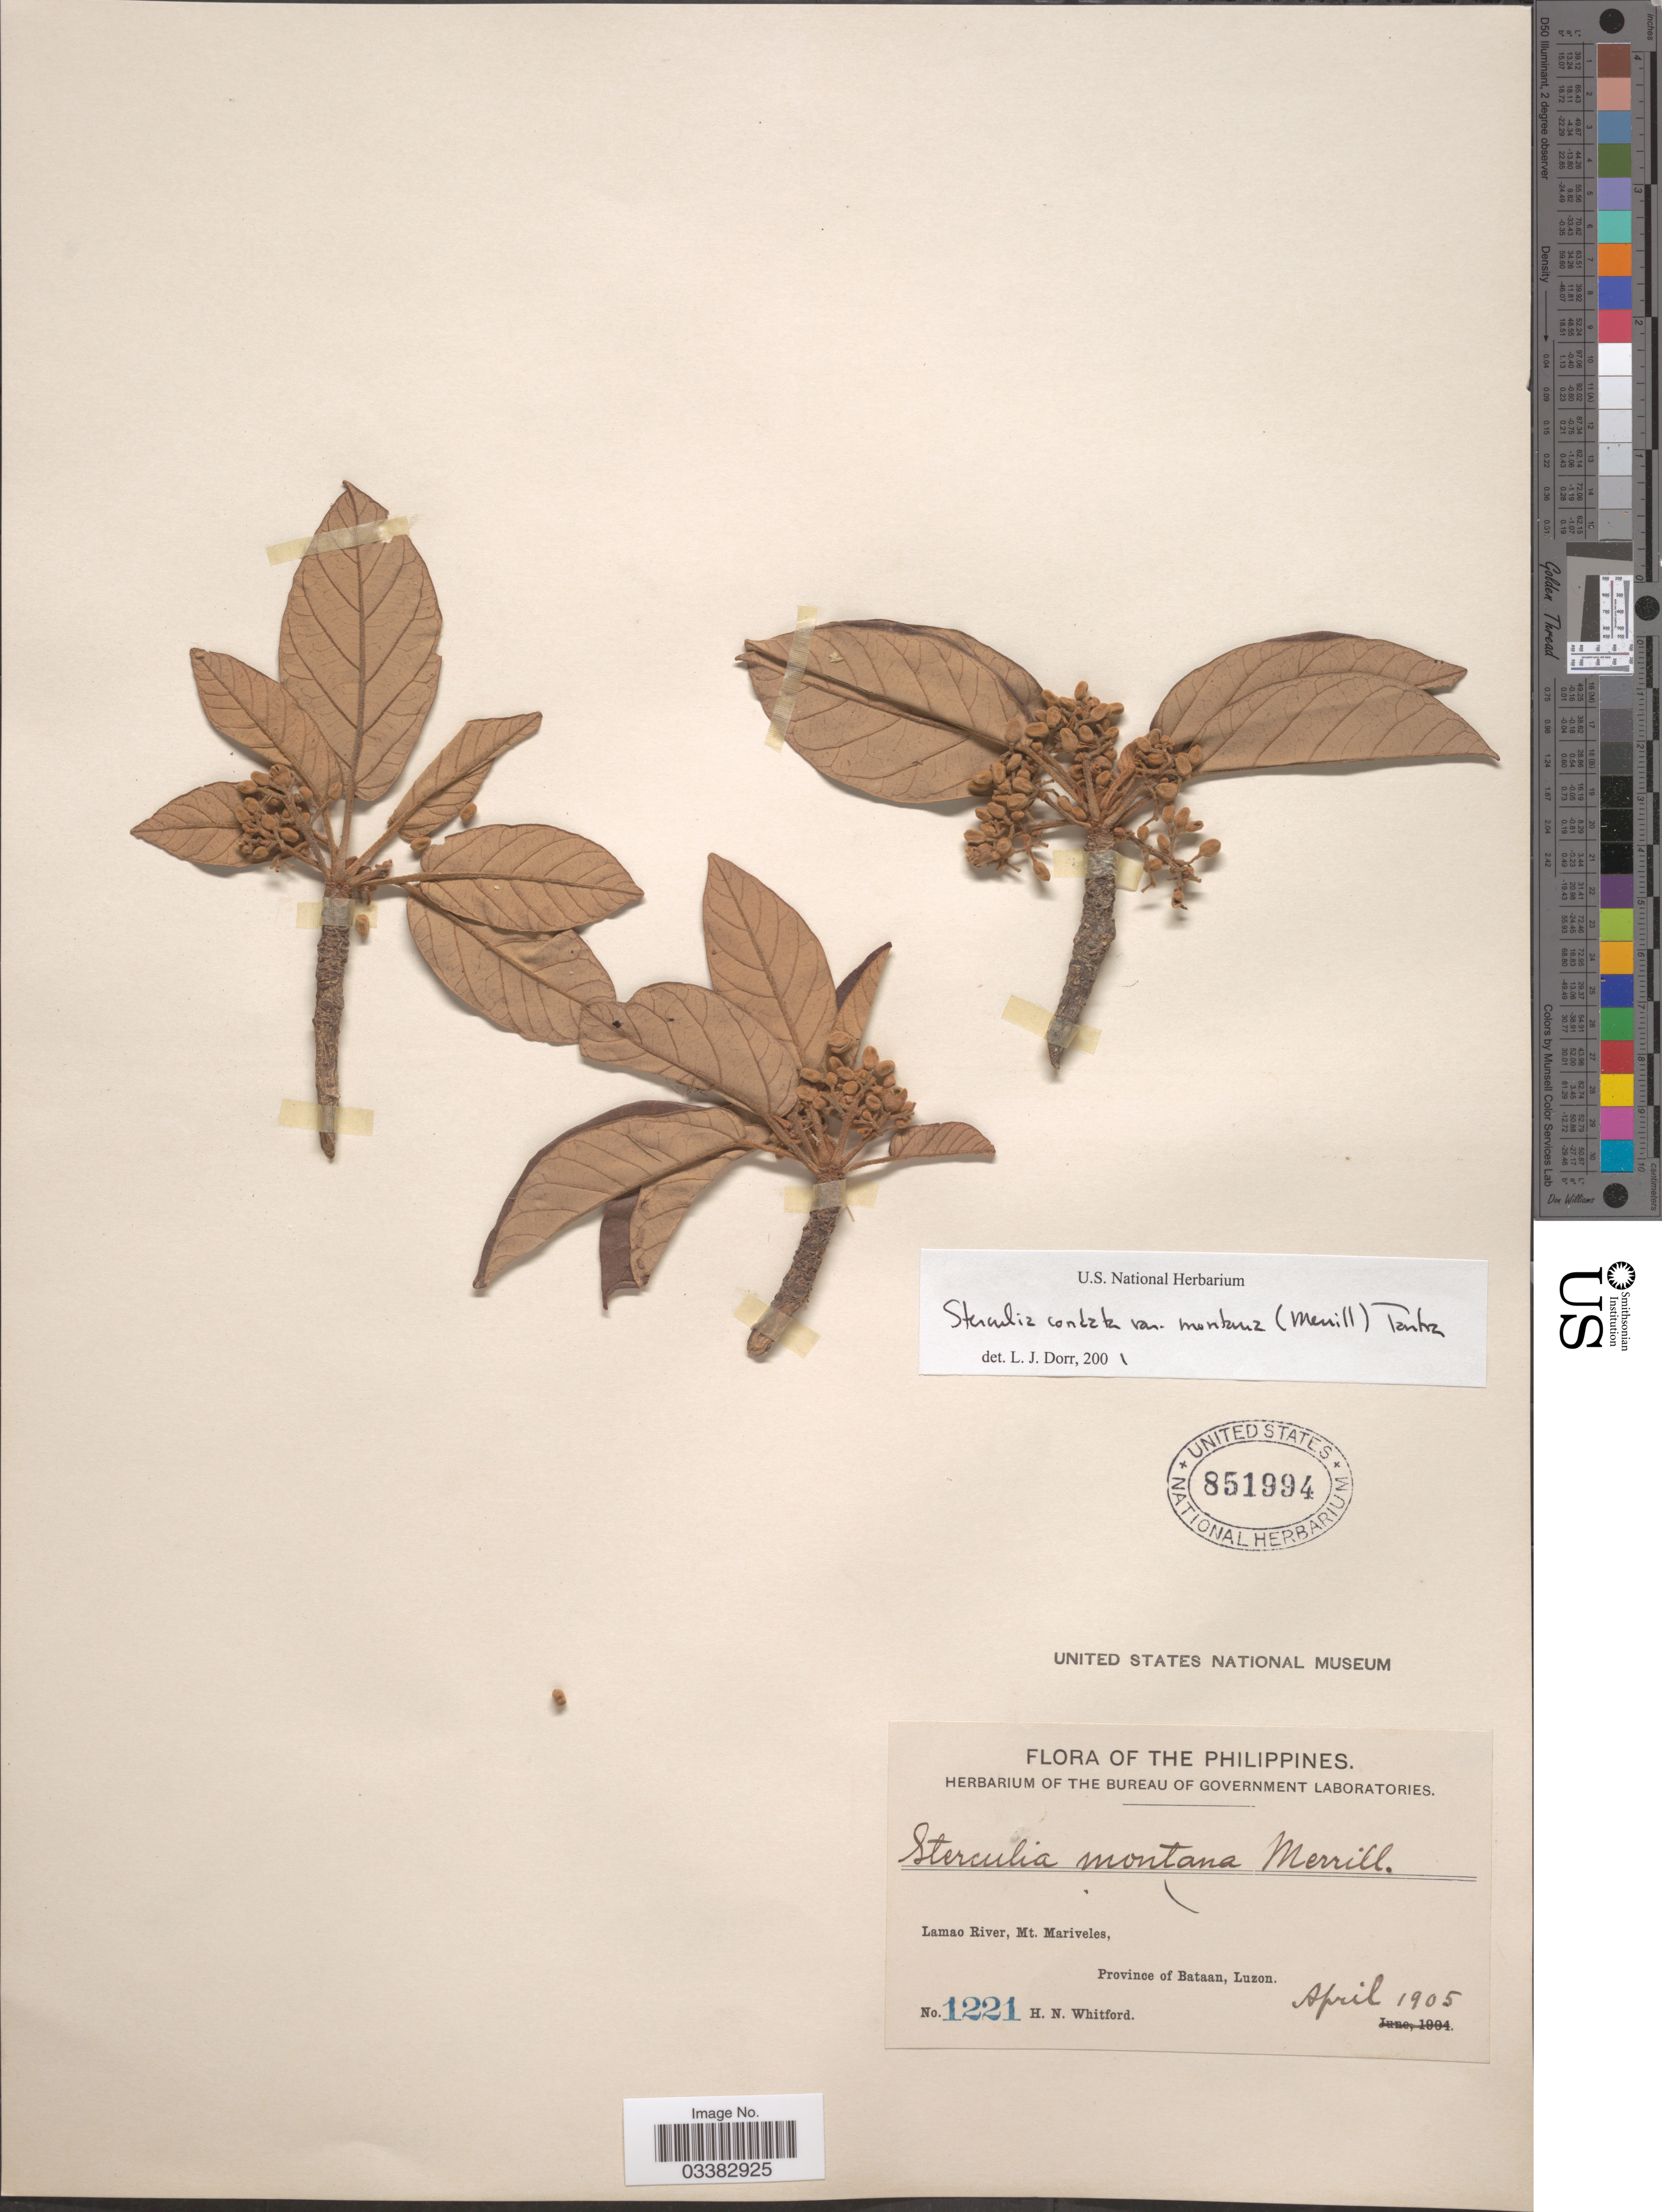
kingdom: Plantae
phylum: Tracheophyta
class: Magnoliopsida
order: Malvales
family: Malvaceae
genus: Sterculia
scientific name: Sterculia montana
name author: Merr.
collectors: H. N. Whitford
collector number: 1221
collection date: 1905-04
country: Philippines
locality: Lamao River, Mt. Mariveles, Province of Bataan, Luzon.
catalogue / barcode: US 851994